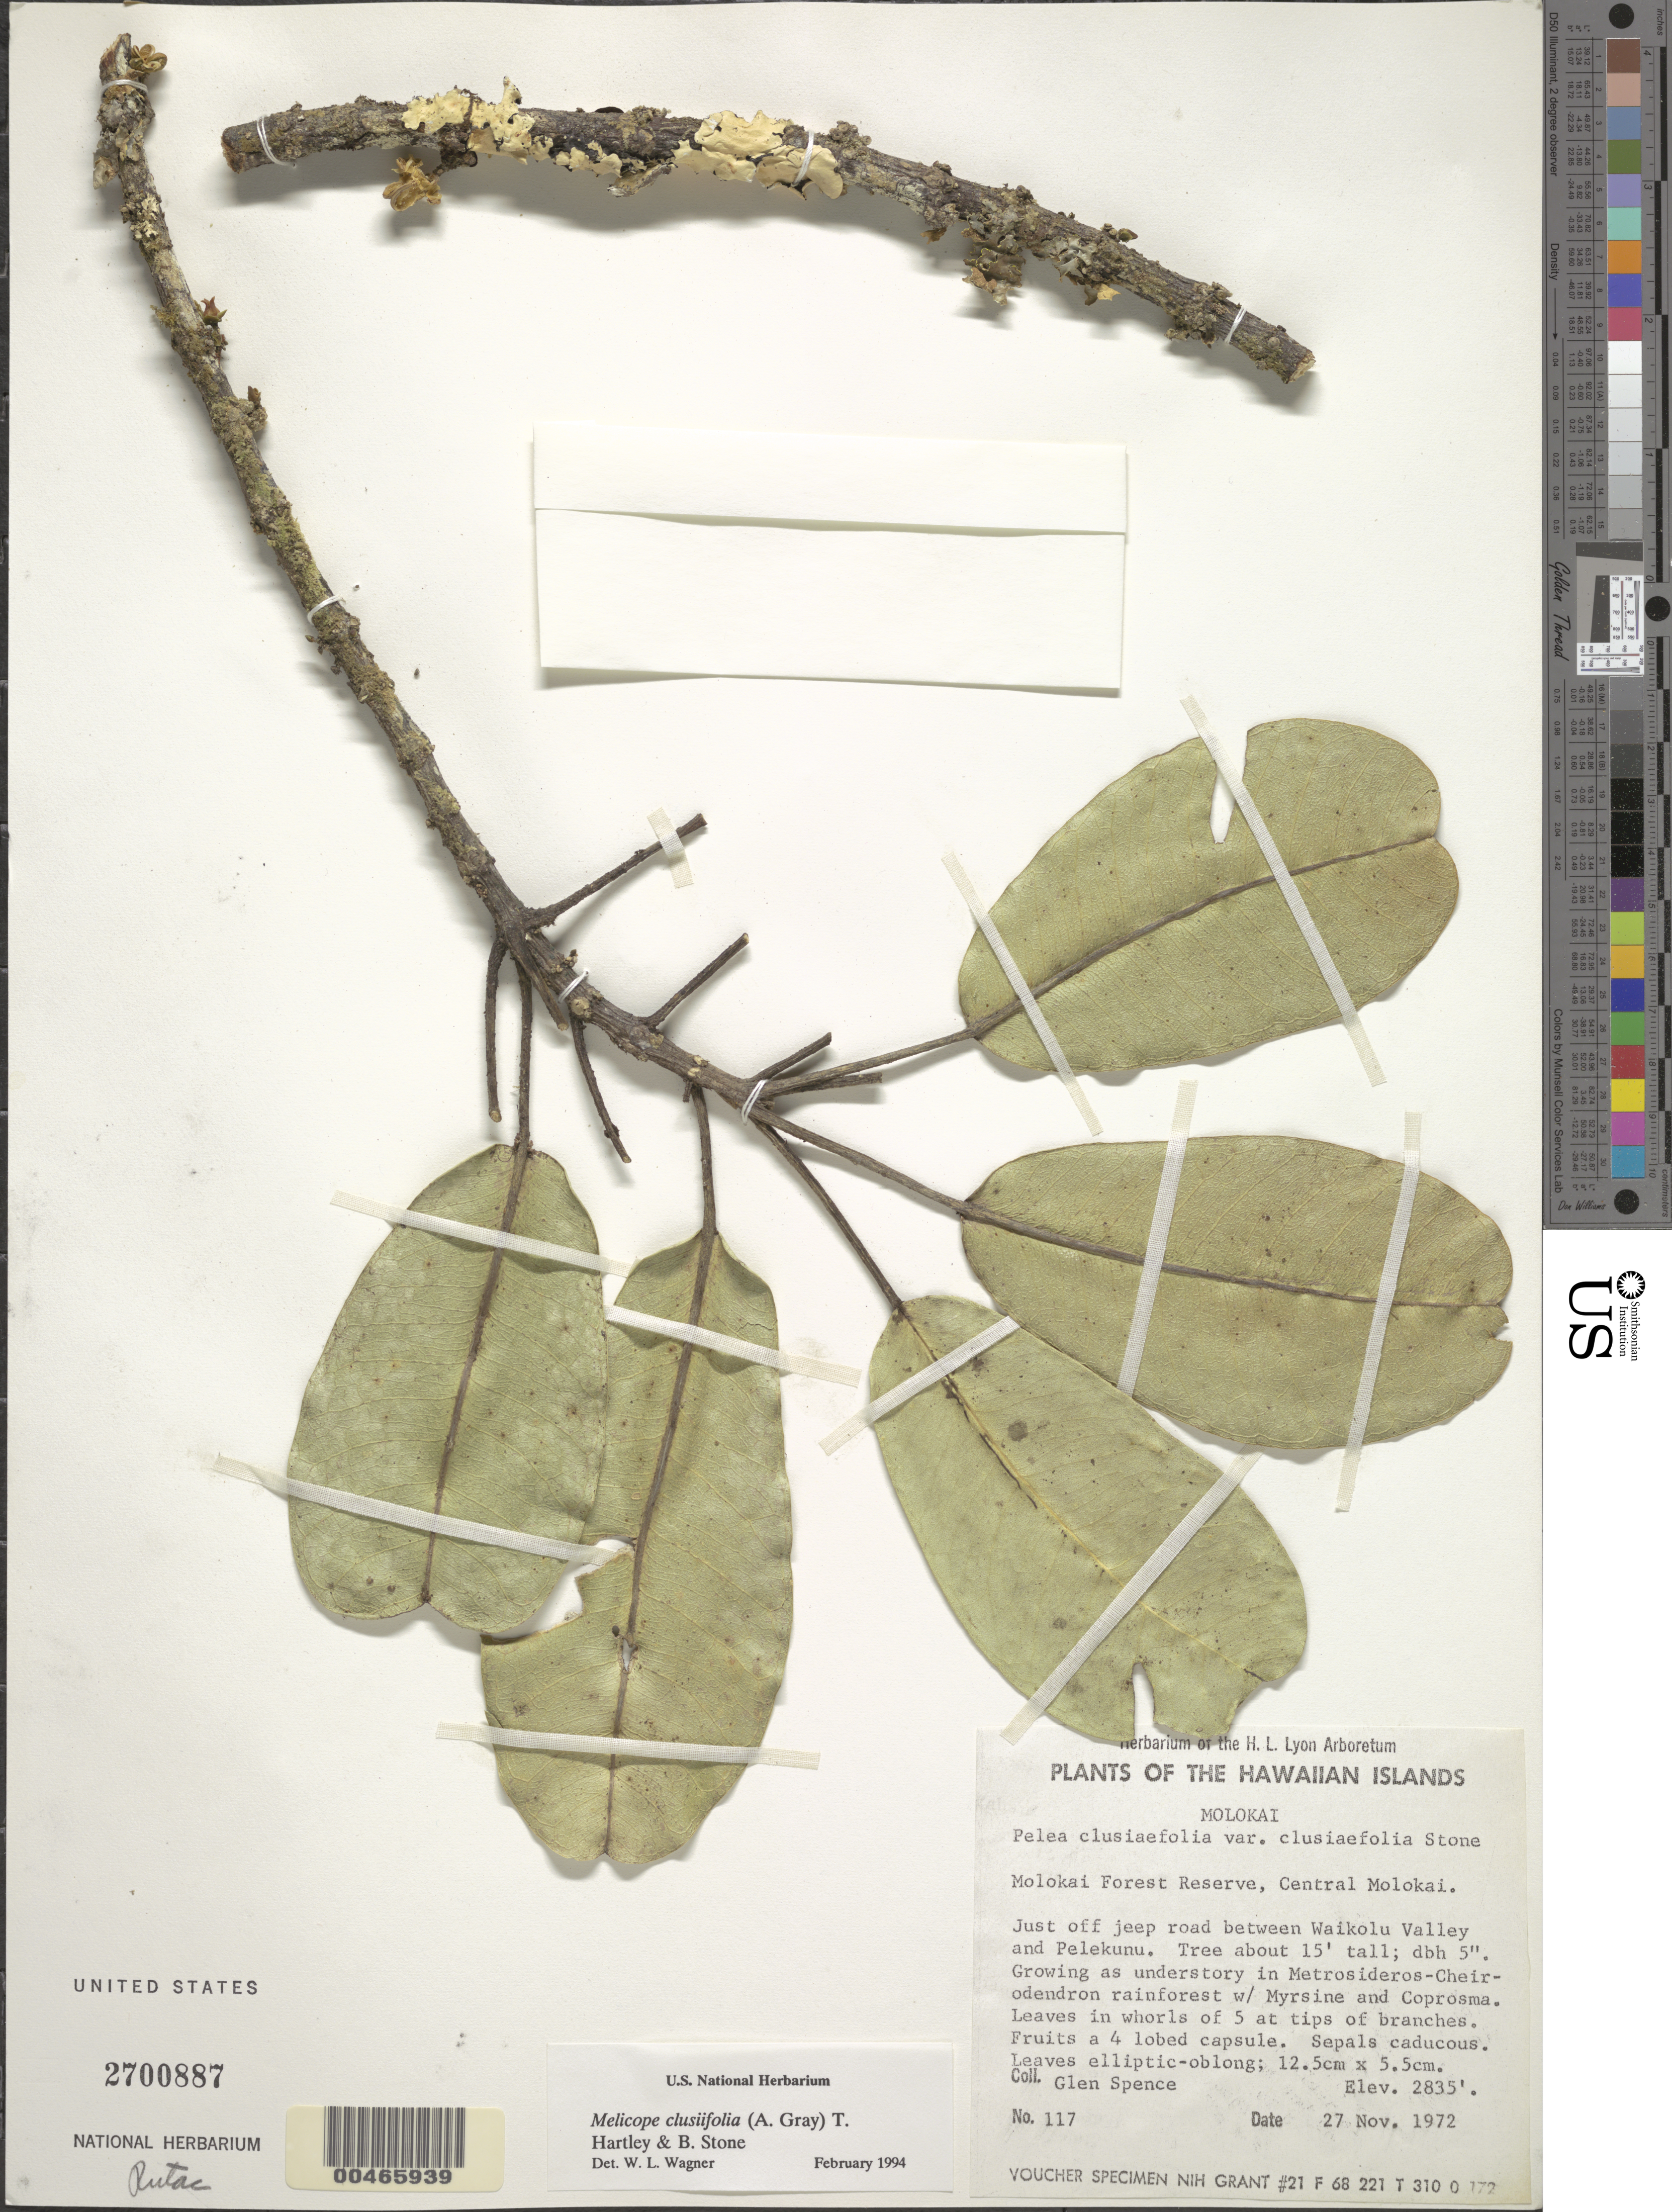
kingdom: Plantae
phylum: Tracheophyta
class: Magnoliopsida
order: Sapindales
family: Rutaceae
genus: Melicope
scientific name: Melicope clusiifolia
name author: (A. Gray) T.G. Hartley & B.C. Stone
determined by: Wagner, W. L., (BOT), Smithsonian Institution - National Museum of Natural History (UNITED STATES)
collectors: G. Spence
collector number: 117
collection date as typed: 27 Nov 1972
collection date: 1972-11-27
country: United States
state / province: Hawaii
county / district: Maui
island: Moloka'i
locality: Molokai Forest Reserve, Central Molokai, Just off jeep road between Waikolu Valley and Pelekunu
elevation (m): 864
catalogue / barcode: US 2700887